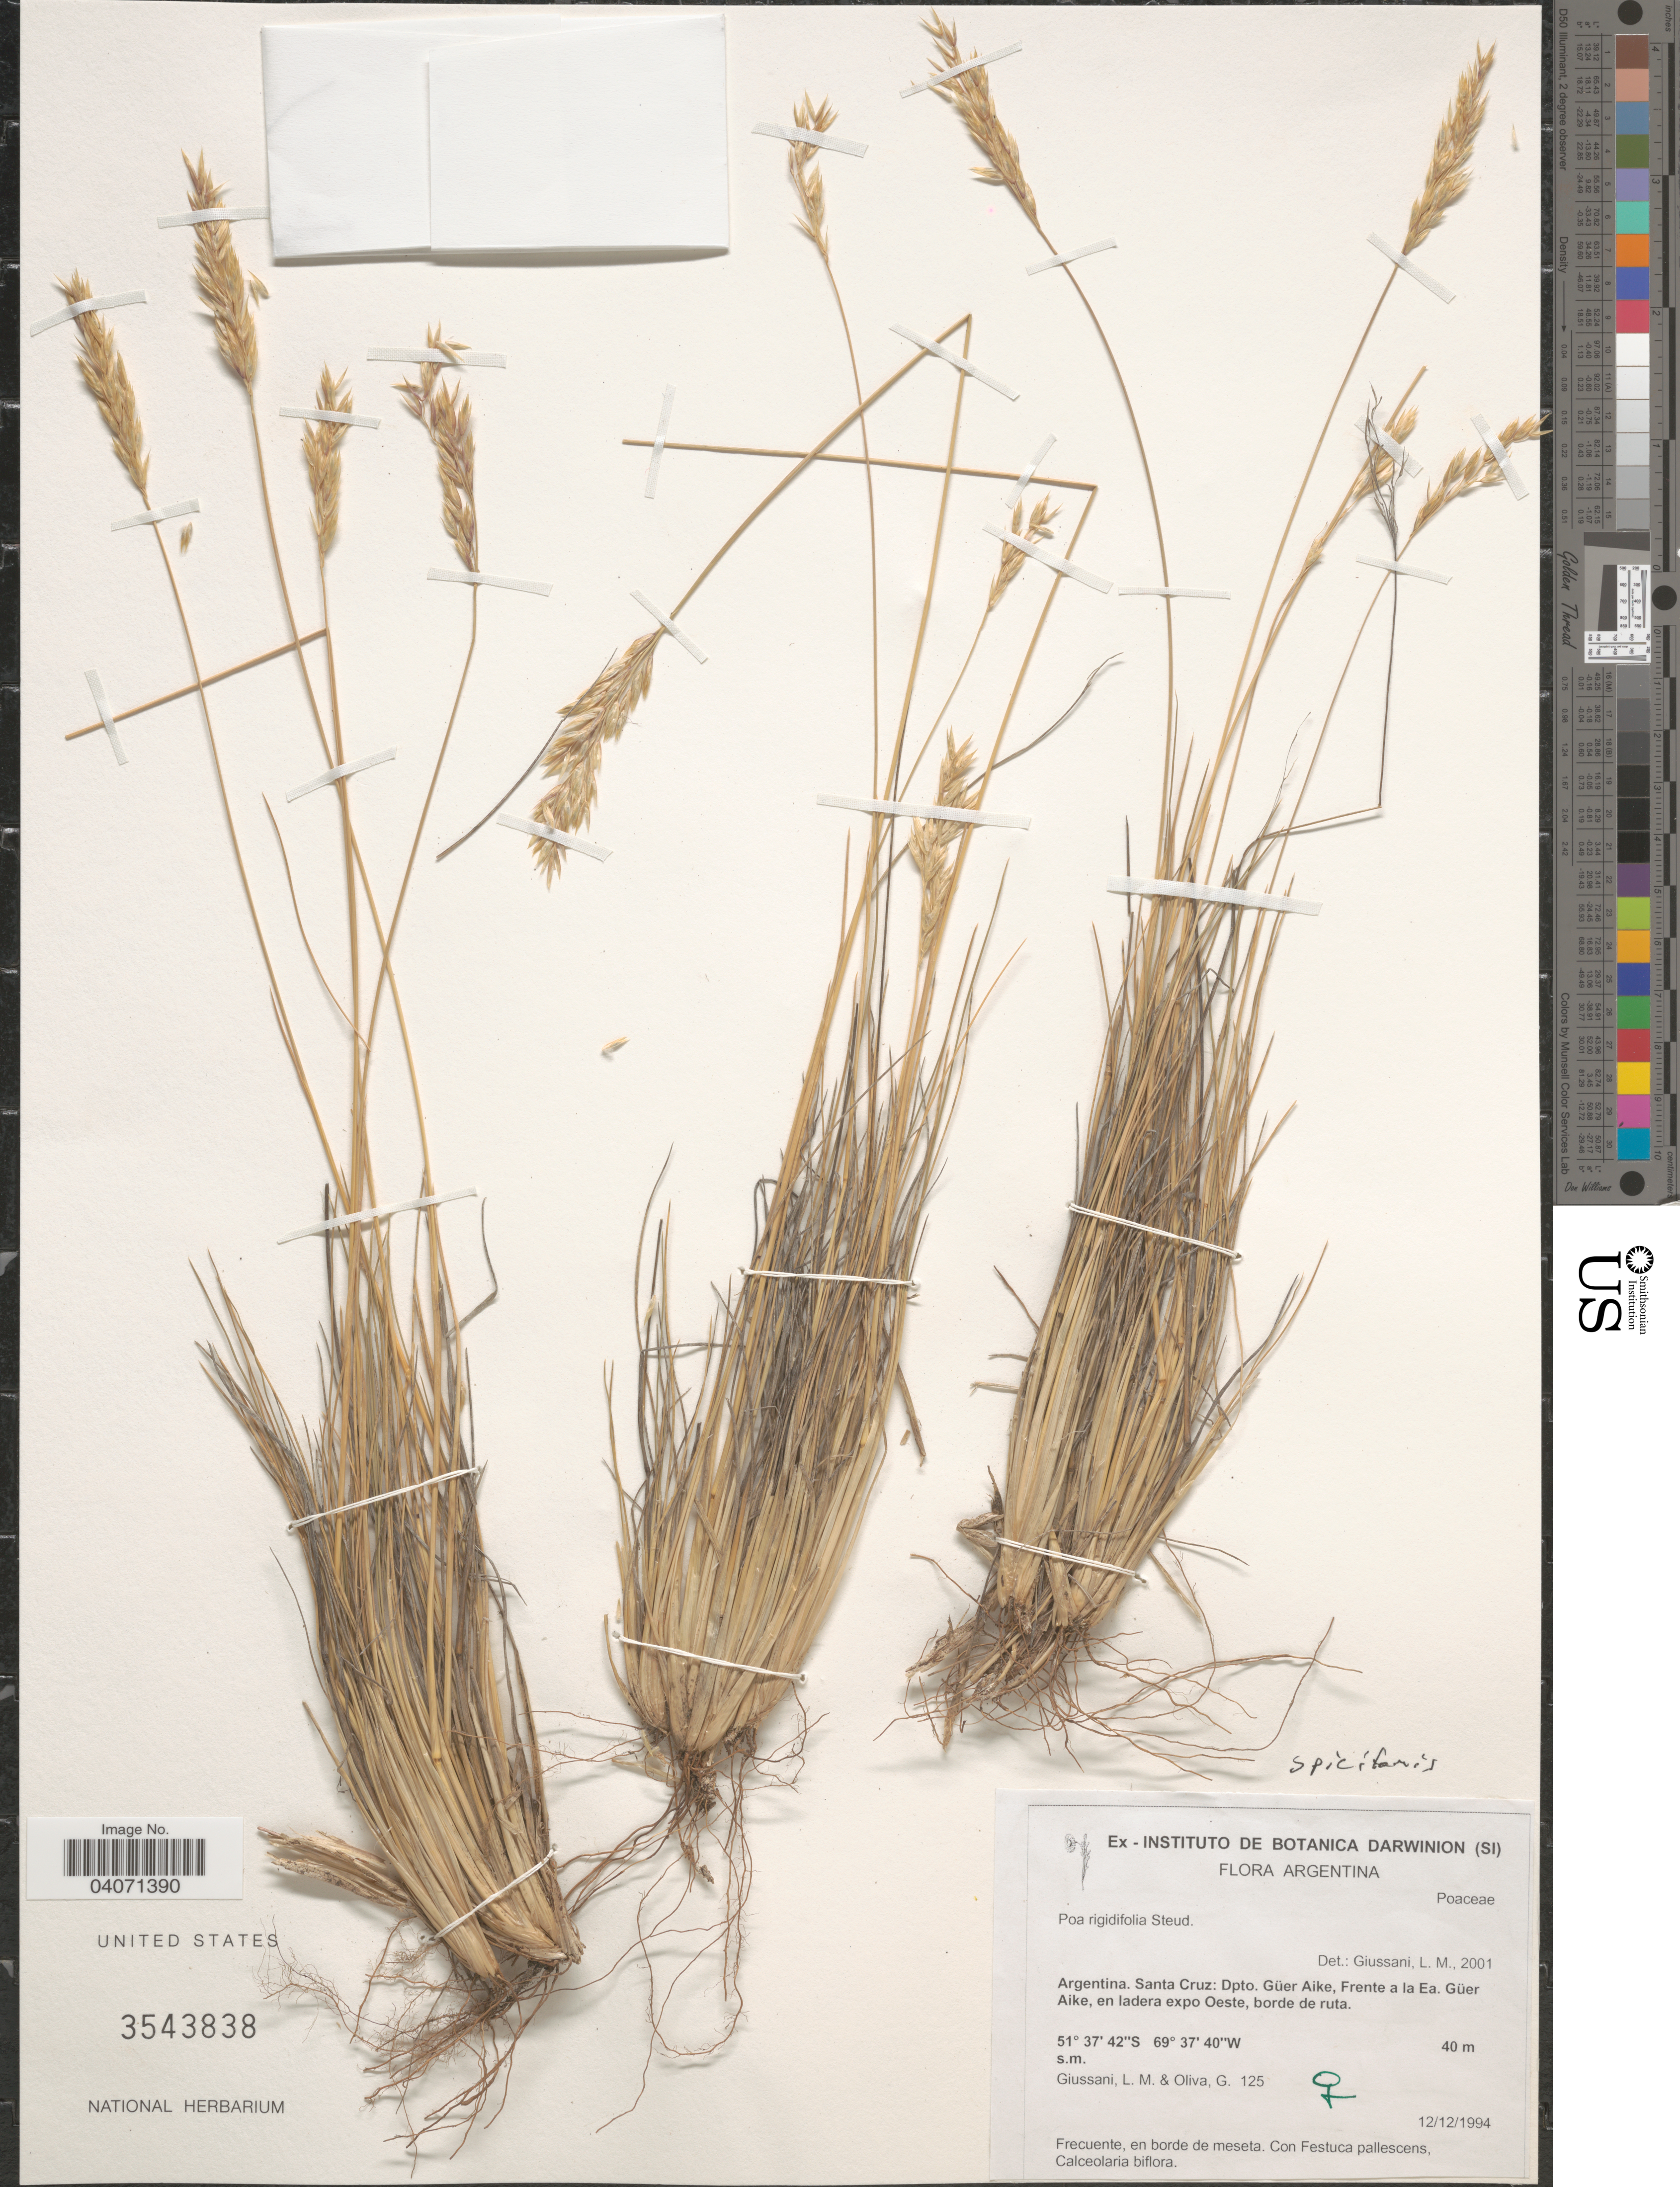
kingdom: Plantae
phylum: Tracheophyta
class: Liliopsida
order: Poales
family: Poaceae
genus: Poa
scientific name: Poa spiciformis var. spiciformis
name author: Steud.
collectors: L. Giussani & G. Oliva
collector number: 125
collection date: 1994-12-12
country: Argentina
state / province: Santa Cruz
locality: Dpto. Güer Aike, Frebte a la Ea. Güer Aike, en ladera expo Oeste, borde de ruta.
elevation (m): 40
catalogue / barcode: US 3543838